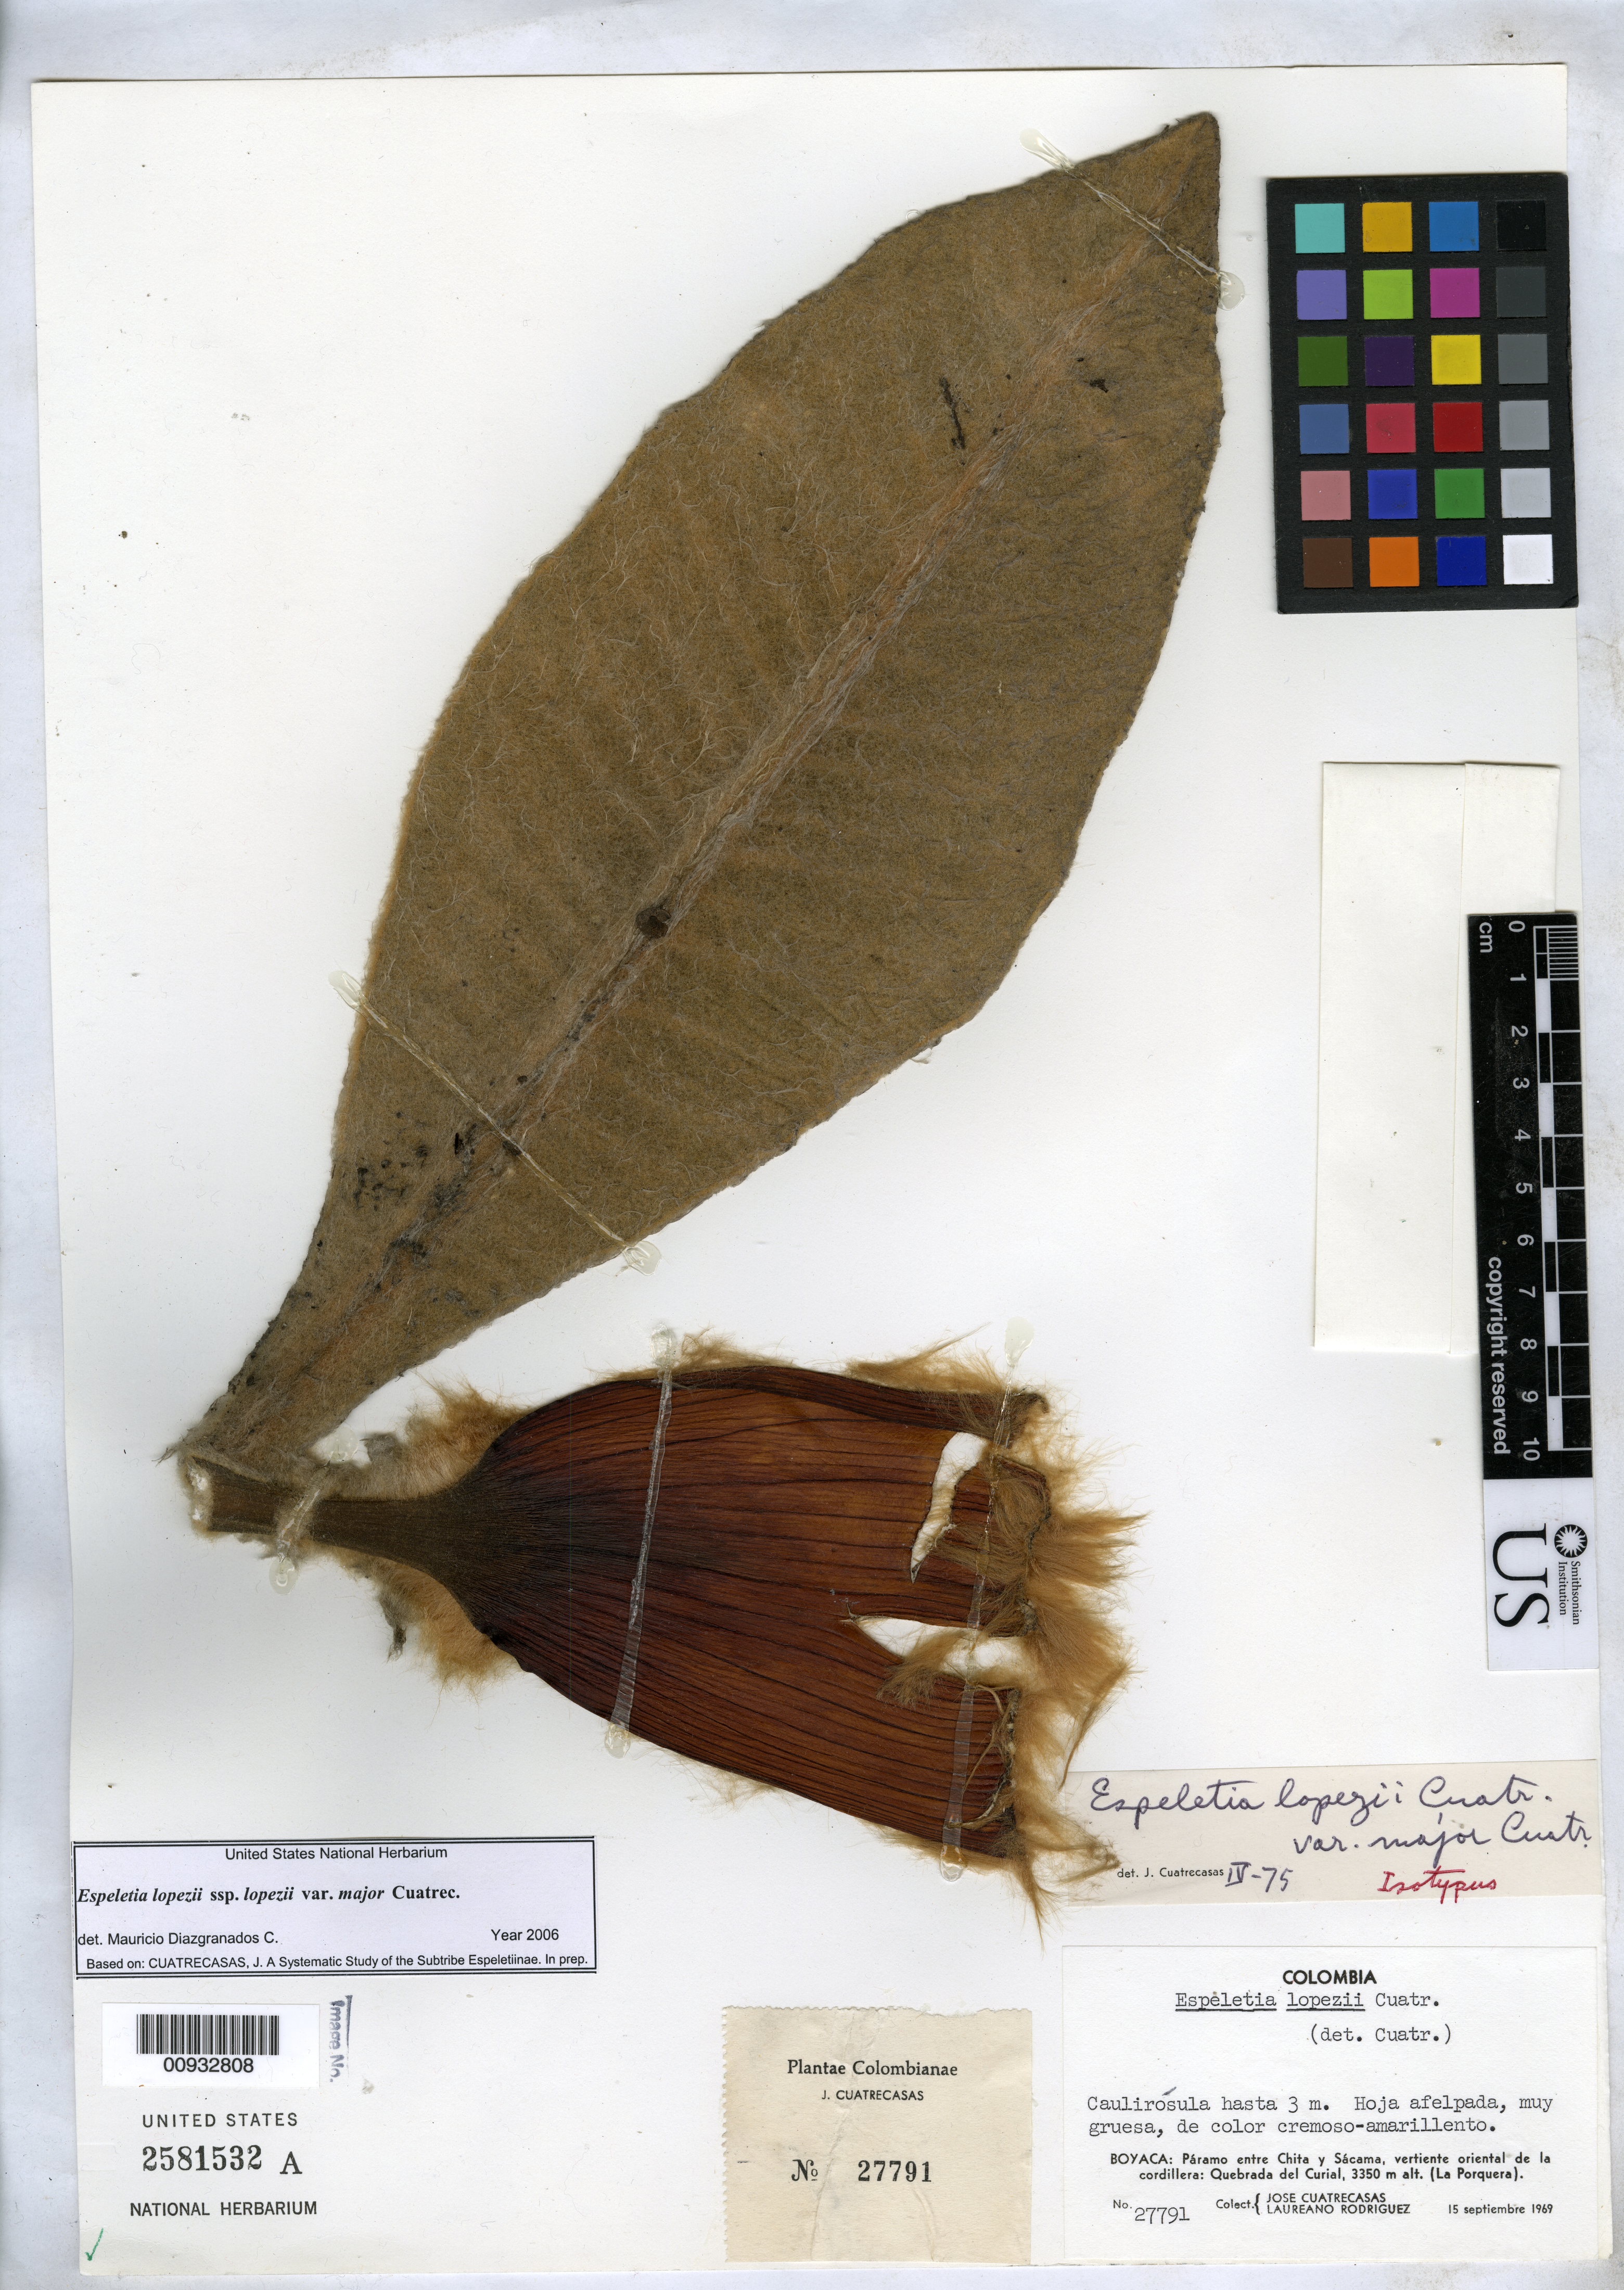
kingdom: Plantae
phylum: Tracheophyta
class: Magnoliopsida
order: Asterales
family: Asteraceae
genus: Espeletia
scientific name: Espeletia lopezii var. major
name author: Cuatrec.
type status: Isotype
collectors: J. Cuatrecasas & L. Rodriguez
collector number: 27791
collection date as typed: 15 Sep 1969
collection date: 1969-09-15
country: Colombia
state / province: Boyacá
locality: Páramo entre Chita & Sacama, Vertiente Oriental de la Cordillera, Quebrada del Curial, La Porquera. [Upland between Chita & Sacama, eastern slope of the mountain range, Quebrada del Curial, La Porquera.]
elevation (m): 3350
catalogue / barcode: US 2581532